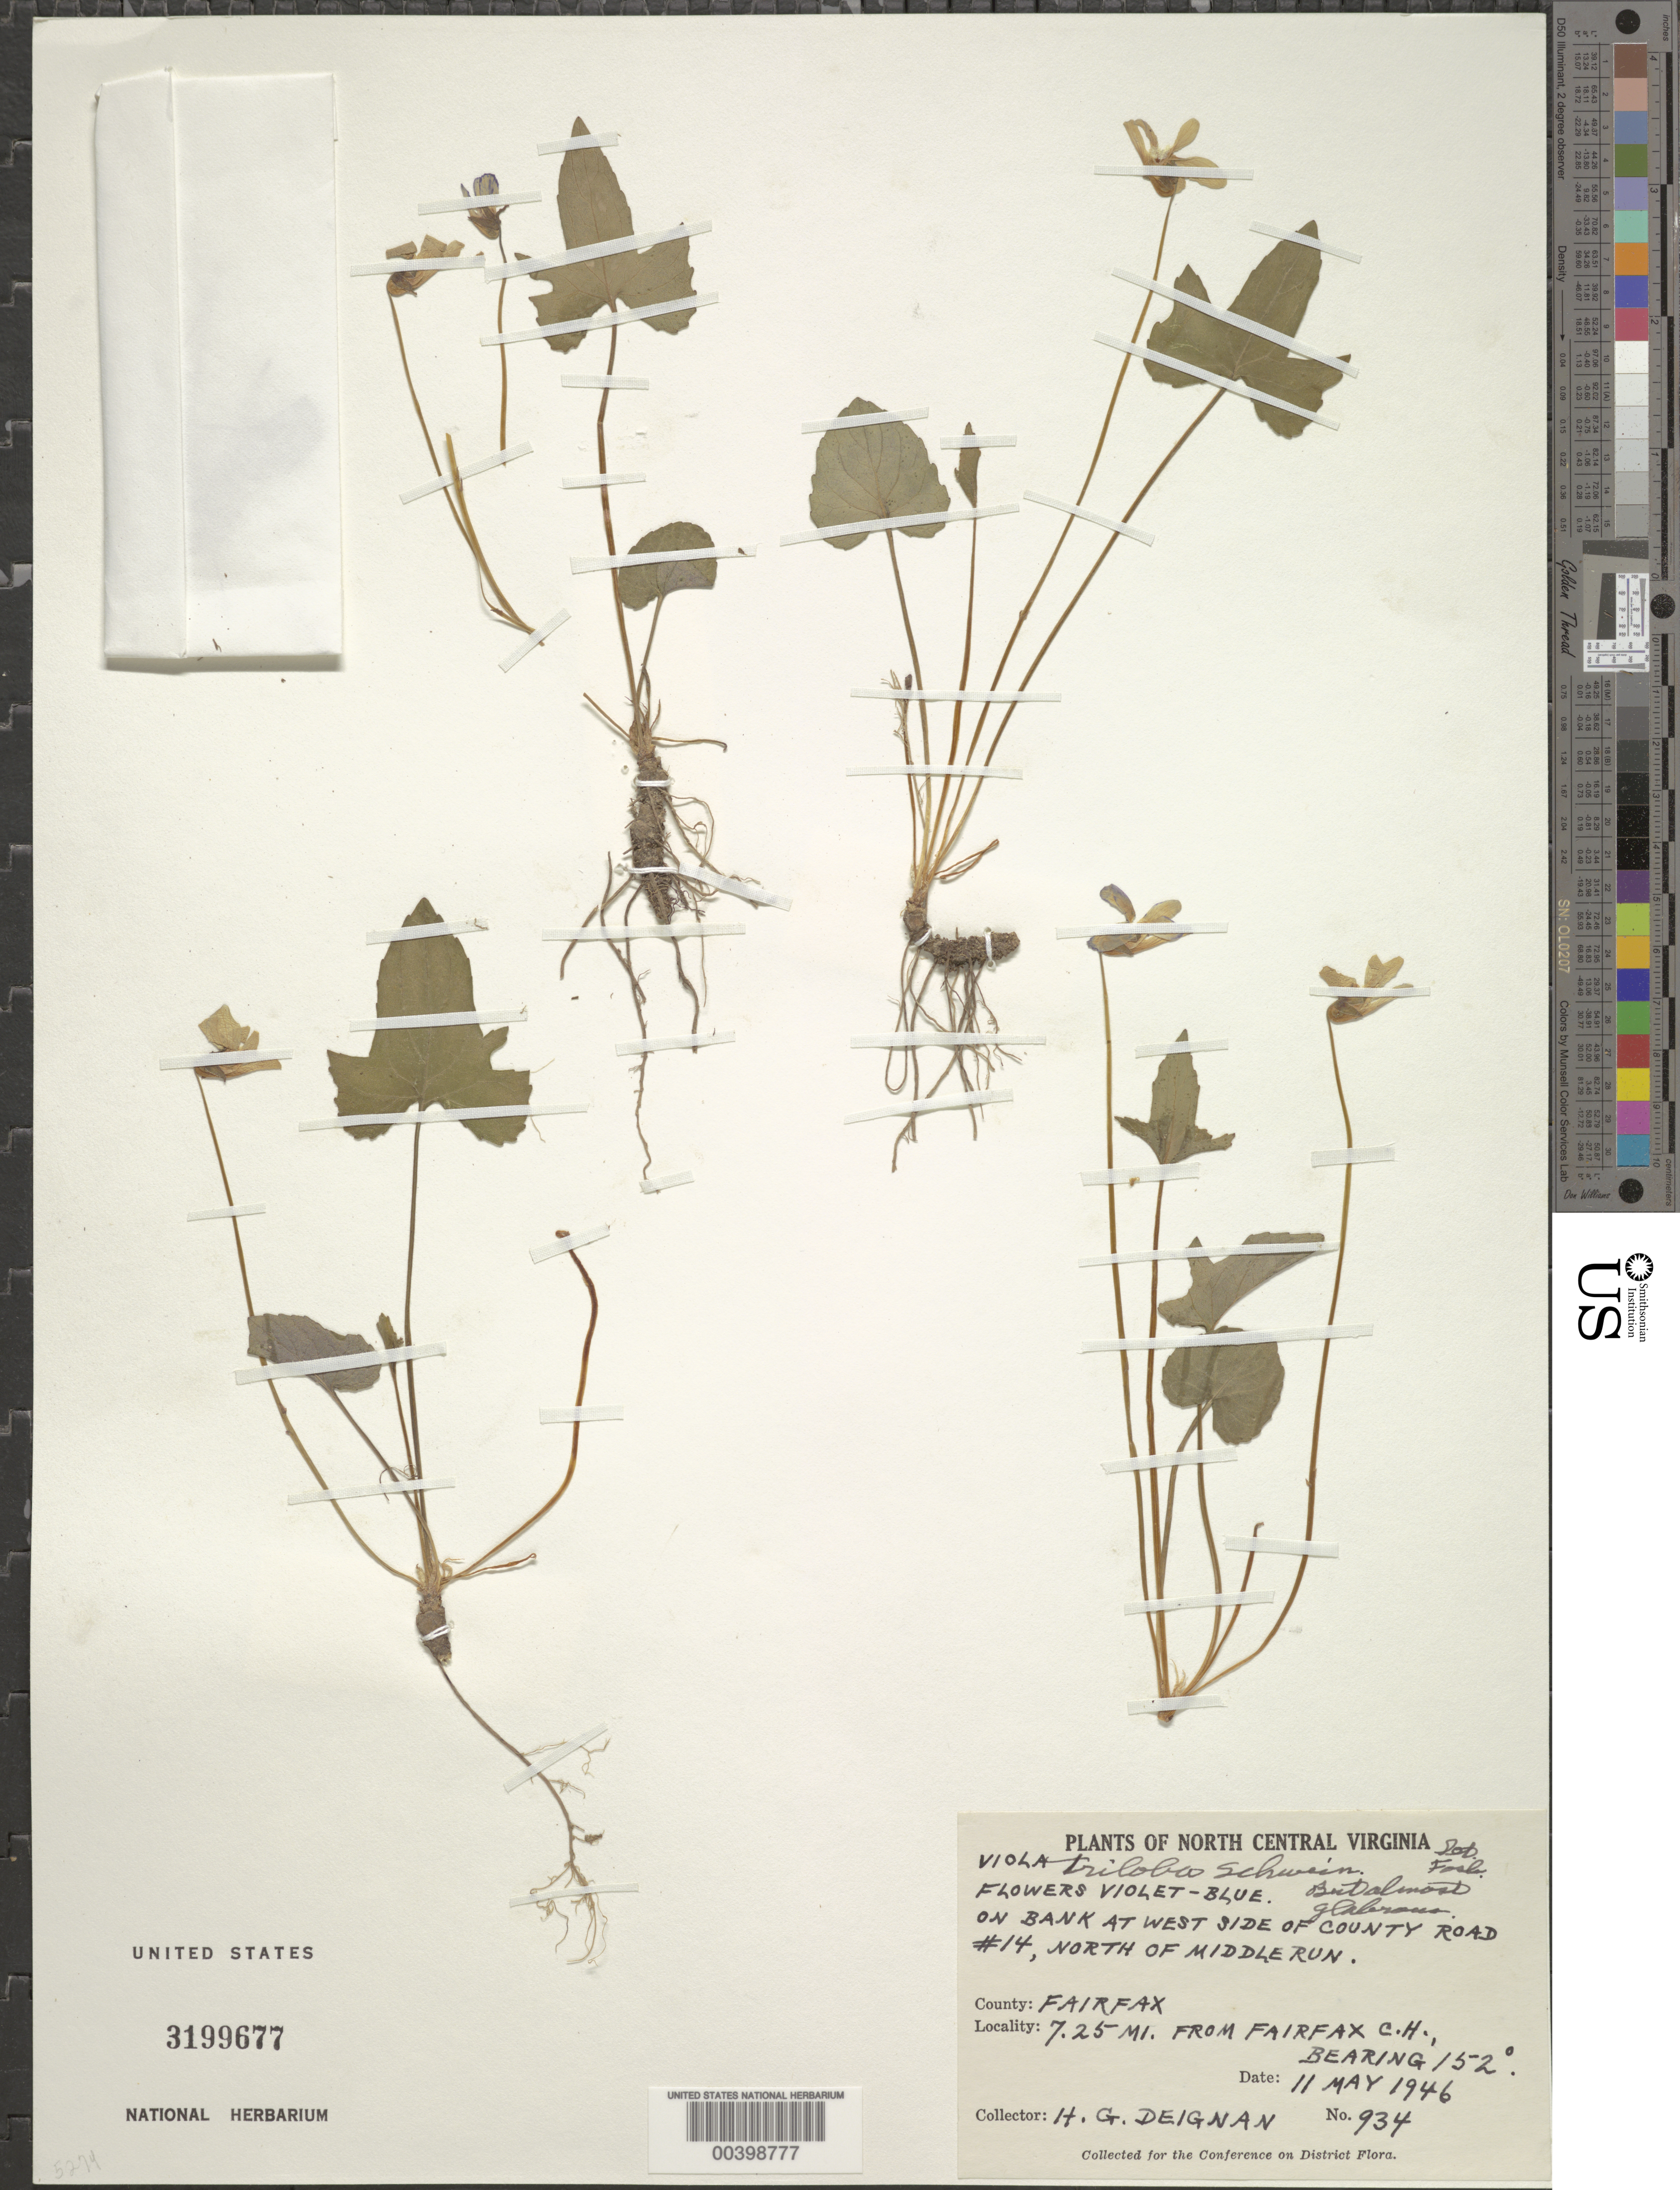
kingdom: Plantae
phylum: Tracheophyta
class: Magnoliopsida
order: Malpighiales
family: Violaceae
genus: Viola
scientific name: Viola palmata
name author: L.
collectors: H. Deignan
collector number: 934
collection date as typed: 11 May 1946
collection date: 1946-05-11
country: United States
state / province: Virginia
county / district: Fairfax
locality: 7.25 mi from Fairfax County Court House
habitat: Side of county road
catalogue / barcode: US 3199677